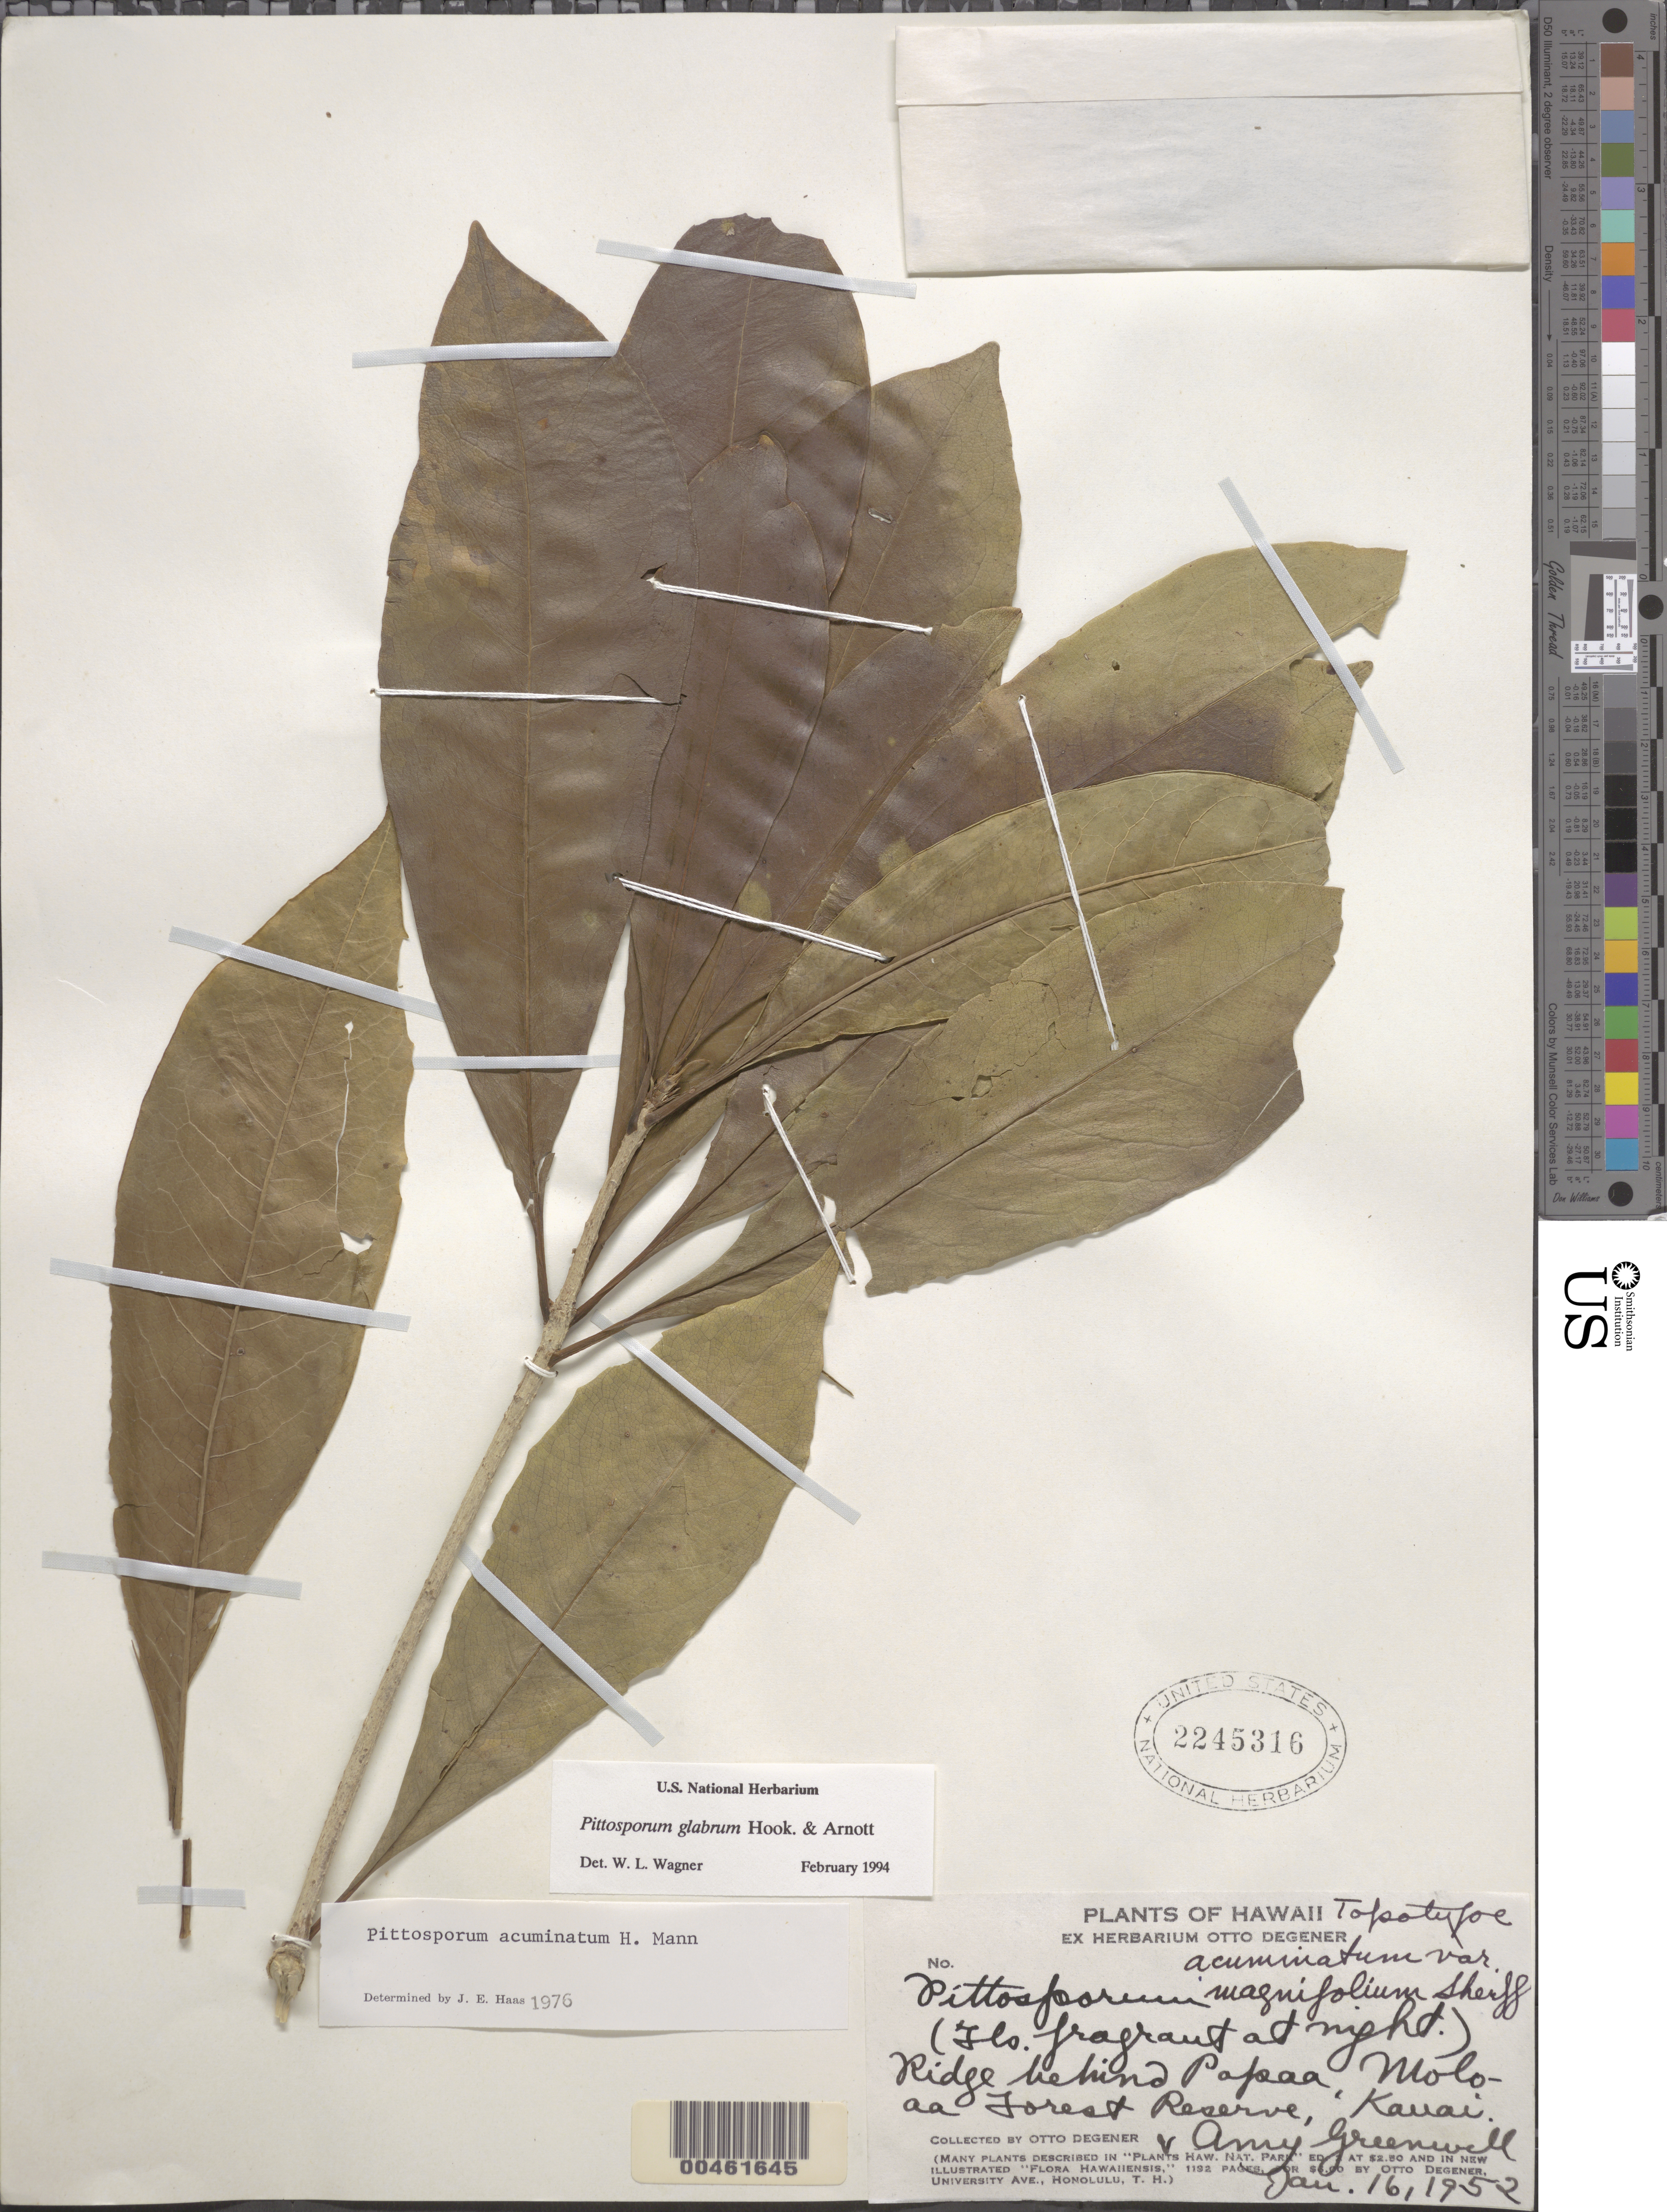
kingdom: Plantae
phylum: Tracheophyta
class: Magnoliopsida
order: Apiales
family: Pittosporaceae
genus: Pittosporum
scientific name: Pittosporum glabrum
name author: Hook. & Arn.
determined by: Wagner, W. L., (BOT), Smithsonian Institution - National Museum of Natural History (UNITED STATES)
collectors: O. Degener & A. B. Greenwell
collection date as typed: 16 Jan 1952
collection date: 1952-01-16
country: United States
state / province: Hawaii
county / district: Kauai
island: Kaua'i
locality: Ridge behind Papaa, Moloaa Forest Reserve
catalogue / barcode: US 2245316